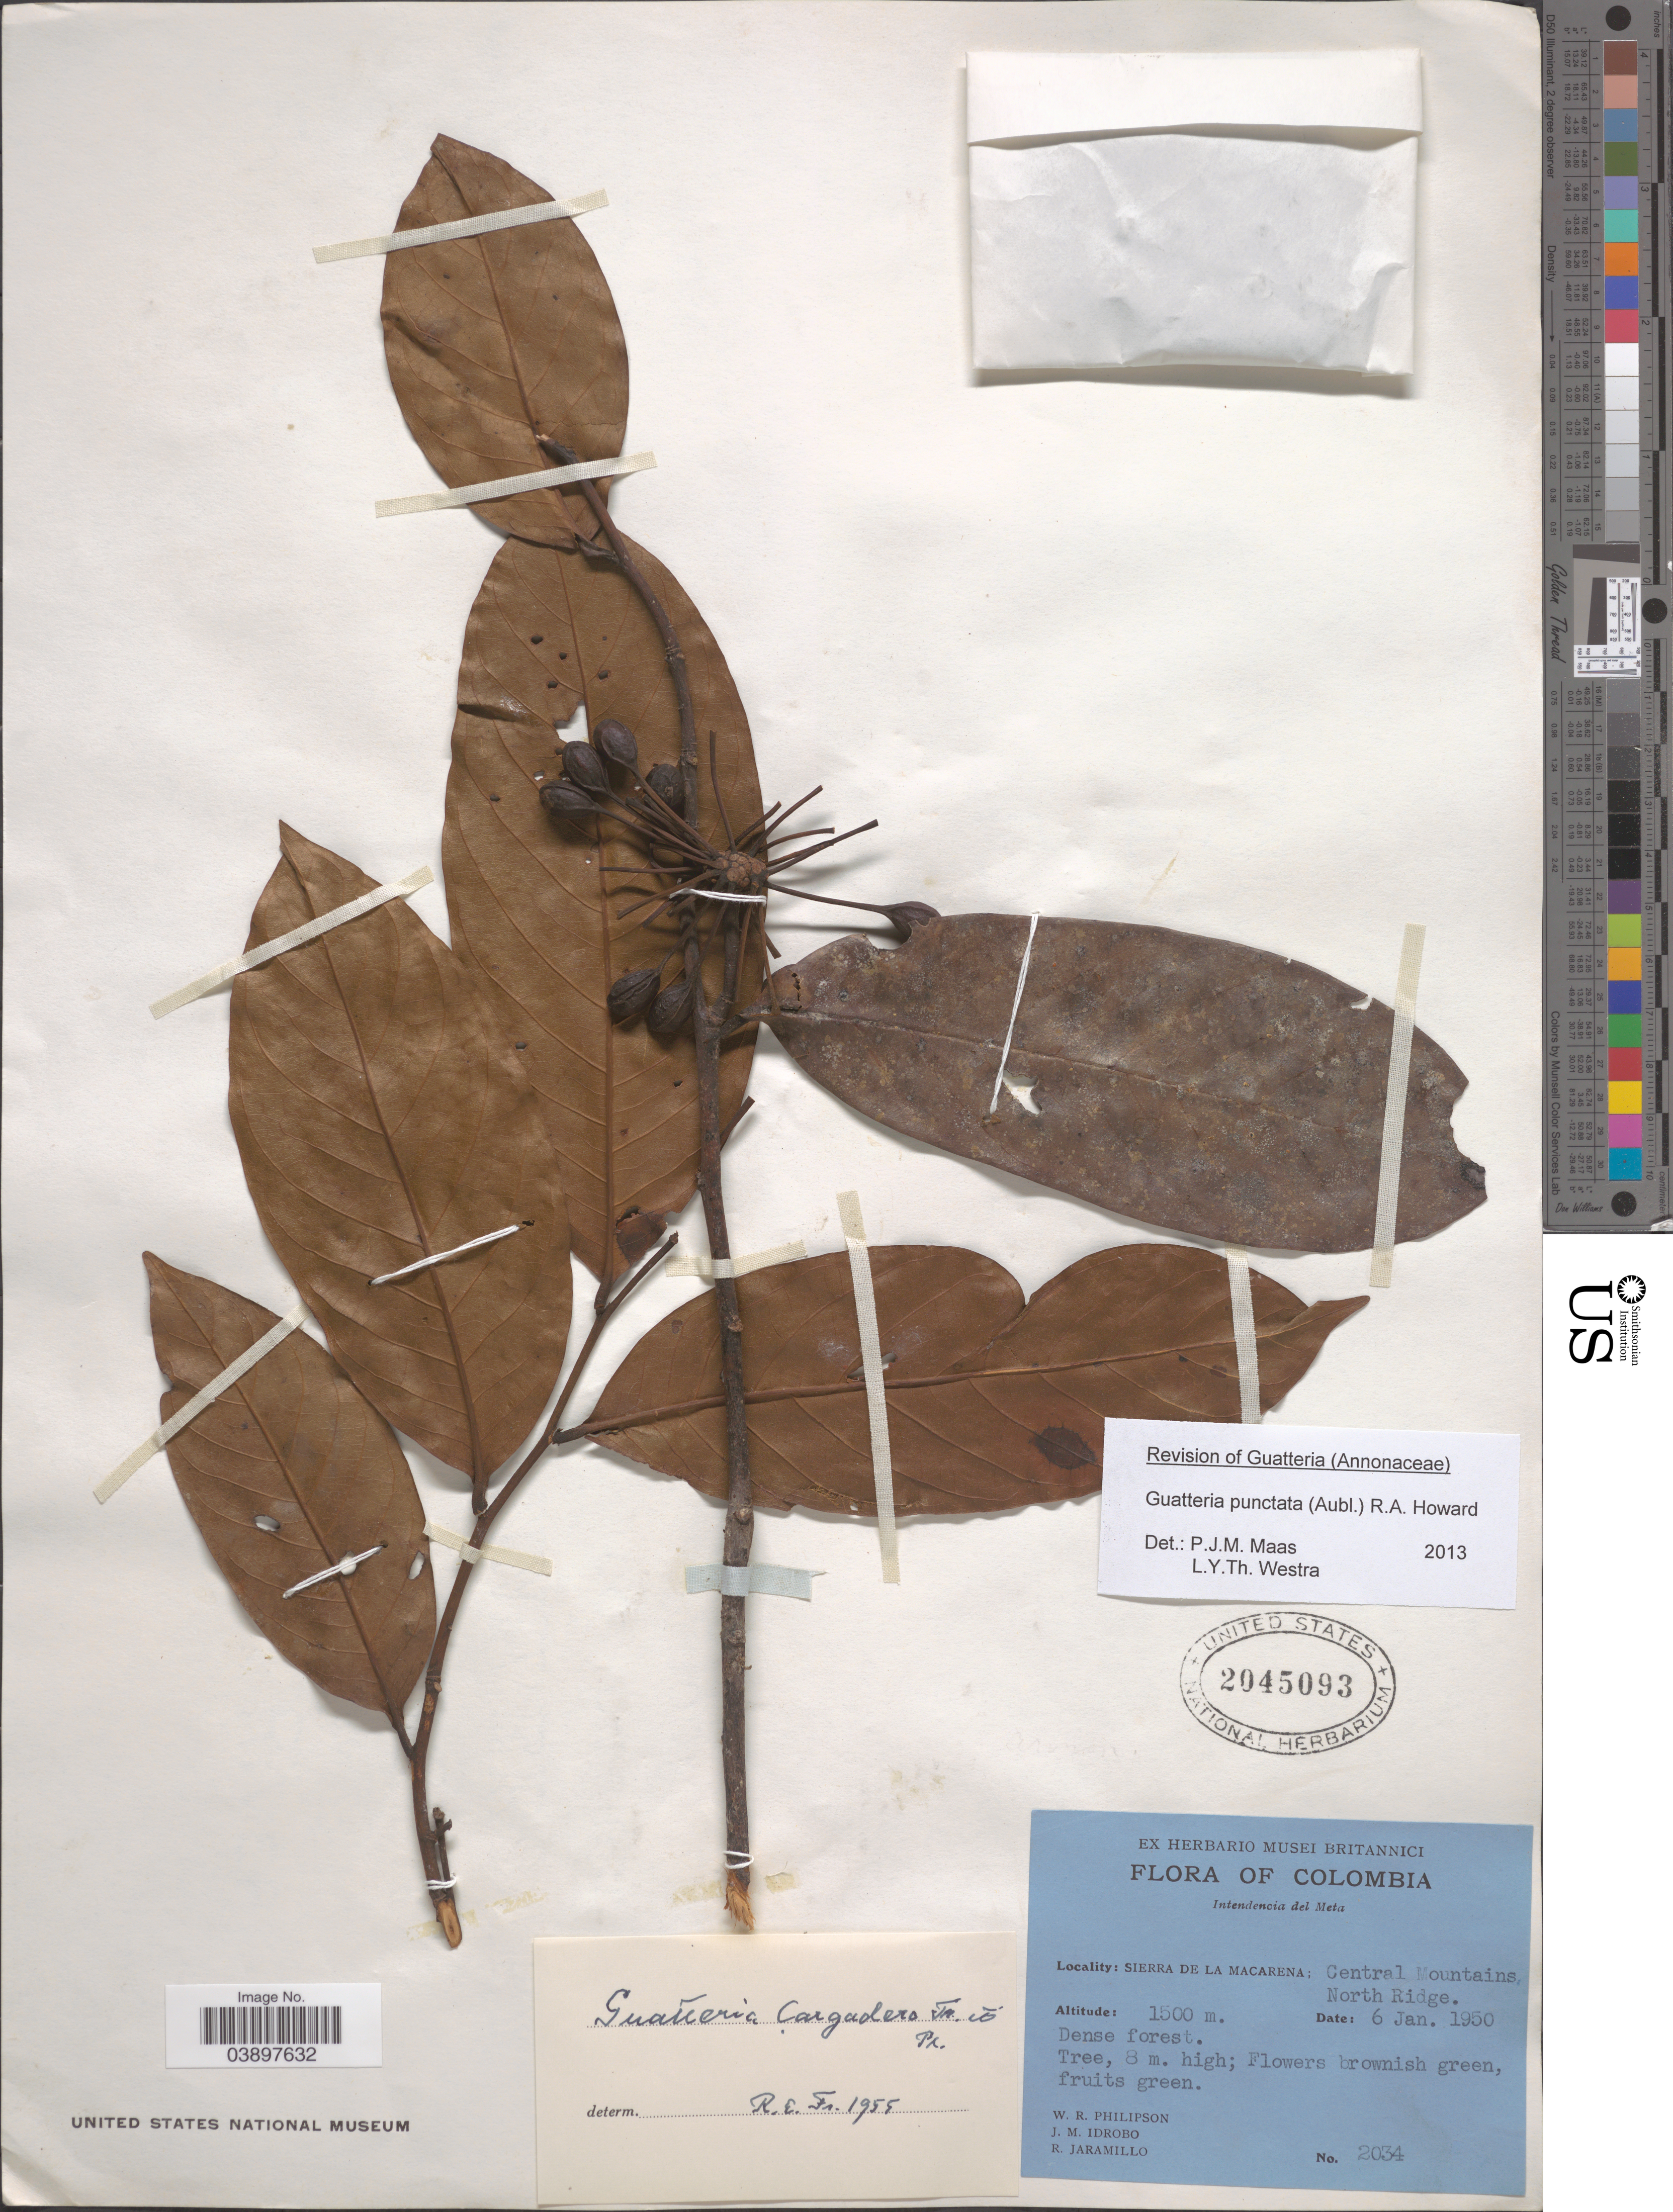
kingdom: Plantae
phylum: Tracheophyta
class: Magnoliopsida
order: Magnoliales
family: Annonaceae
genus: Guatteria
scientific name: Guatteria punctata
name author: (Aubl.) R.A. Howard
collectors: W. R. Philipson, J. M. Idrobo & R. Jaramillo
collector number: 2034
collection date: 1950-01-06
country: Colombia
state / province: Meta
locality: Intendencia del Meta. Sierra de La Macarena; Central Mountains, North Ridge.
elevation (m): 1500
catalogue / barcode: US 2045093